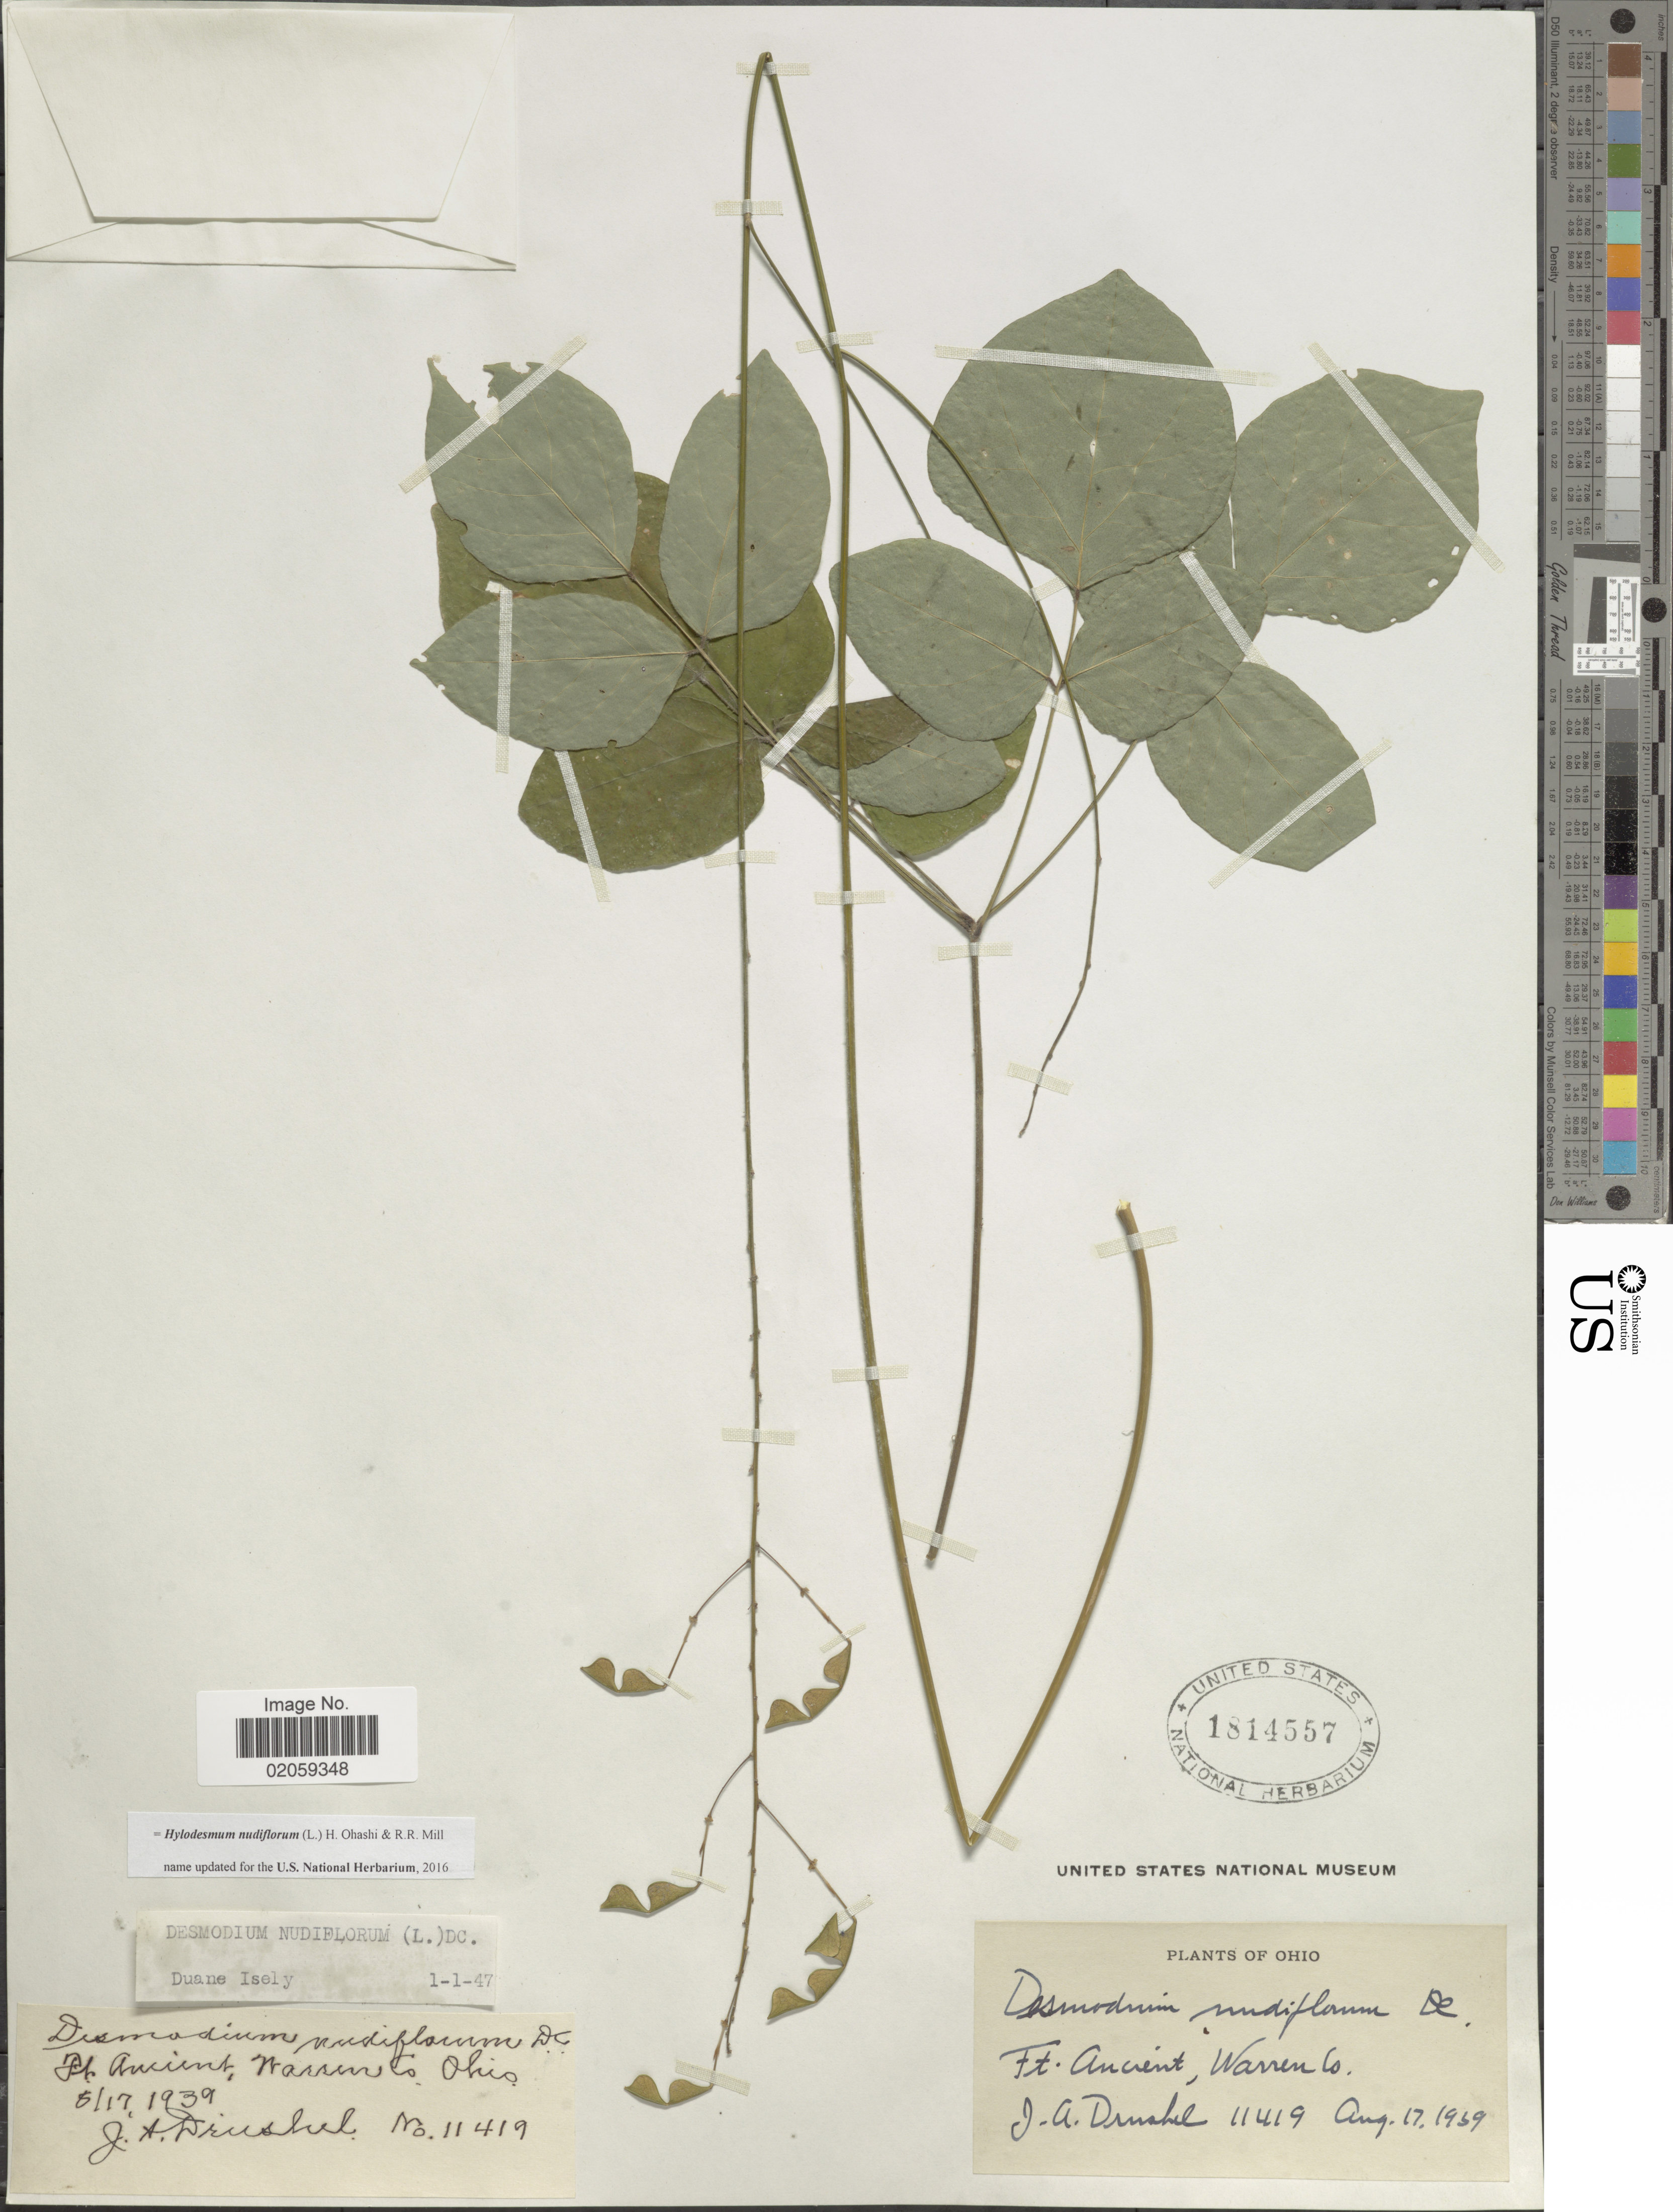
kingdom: Plantae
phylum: Tracheophyta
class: Magnoliopsida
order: Fabales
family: Fabaceae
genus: Hylodesmum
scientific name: Hylodesmum nudiflorum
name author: (L.) H. Ohashi & R.R. Mill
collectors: J. A. Drushel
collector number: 11419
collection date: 1939-08-17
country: United States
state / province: Ohio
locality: Ft. Ancient, Warren Co.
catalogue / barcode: US 1814557